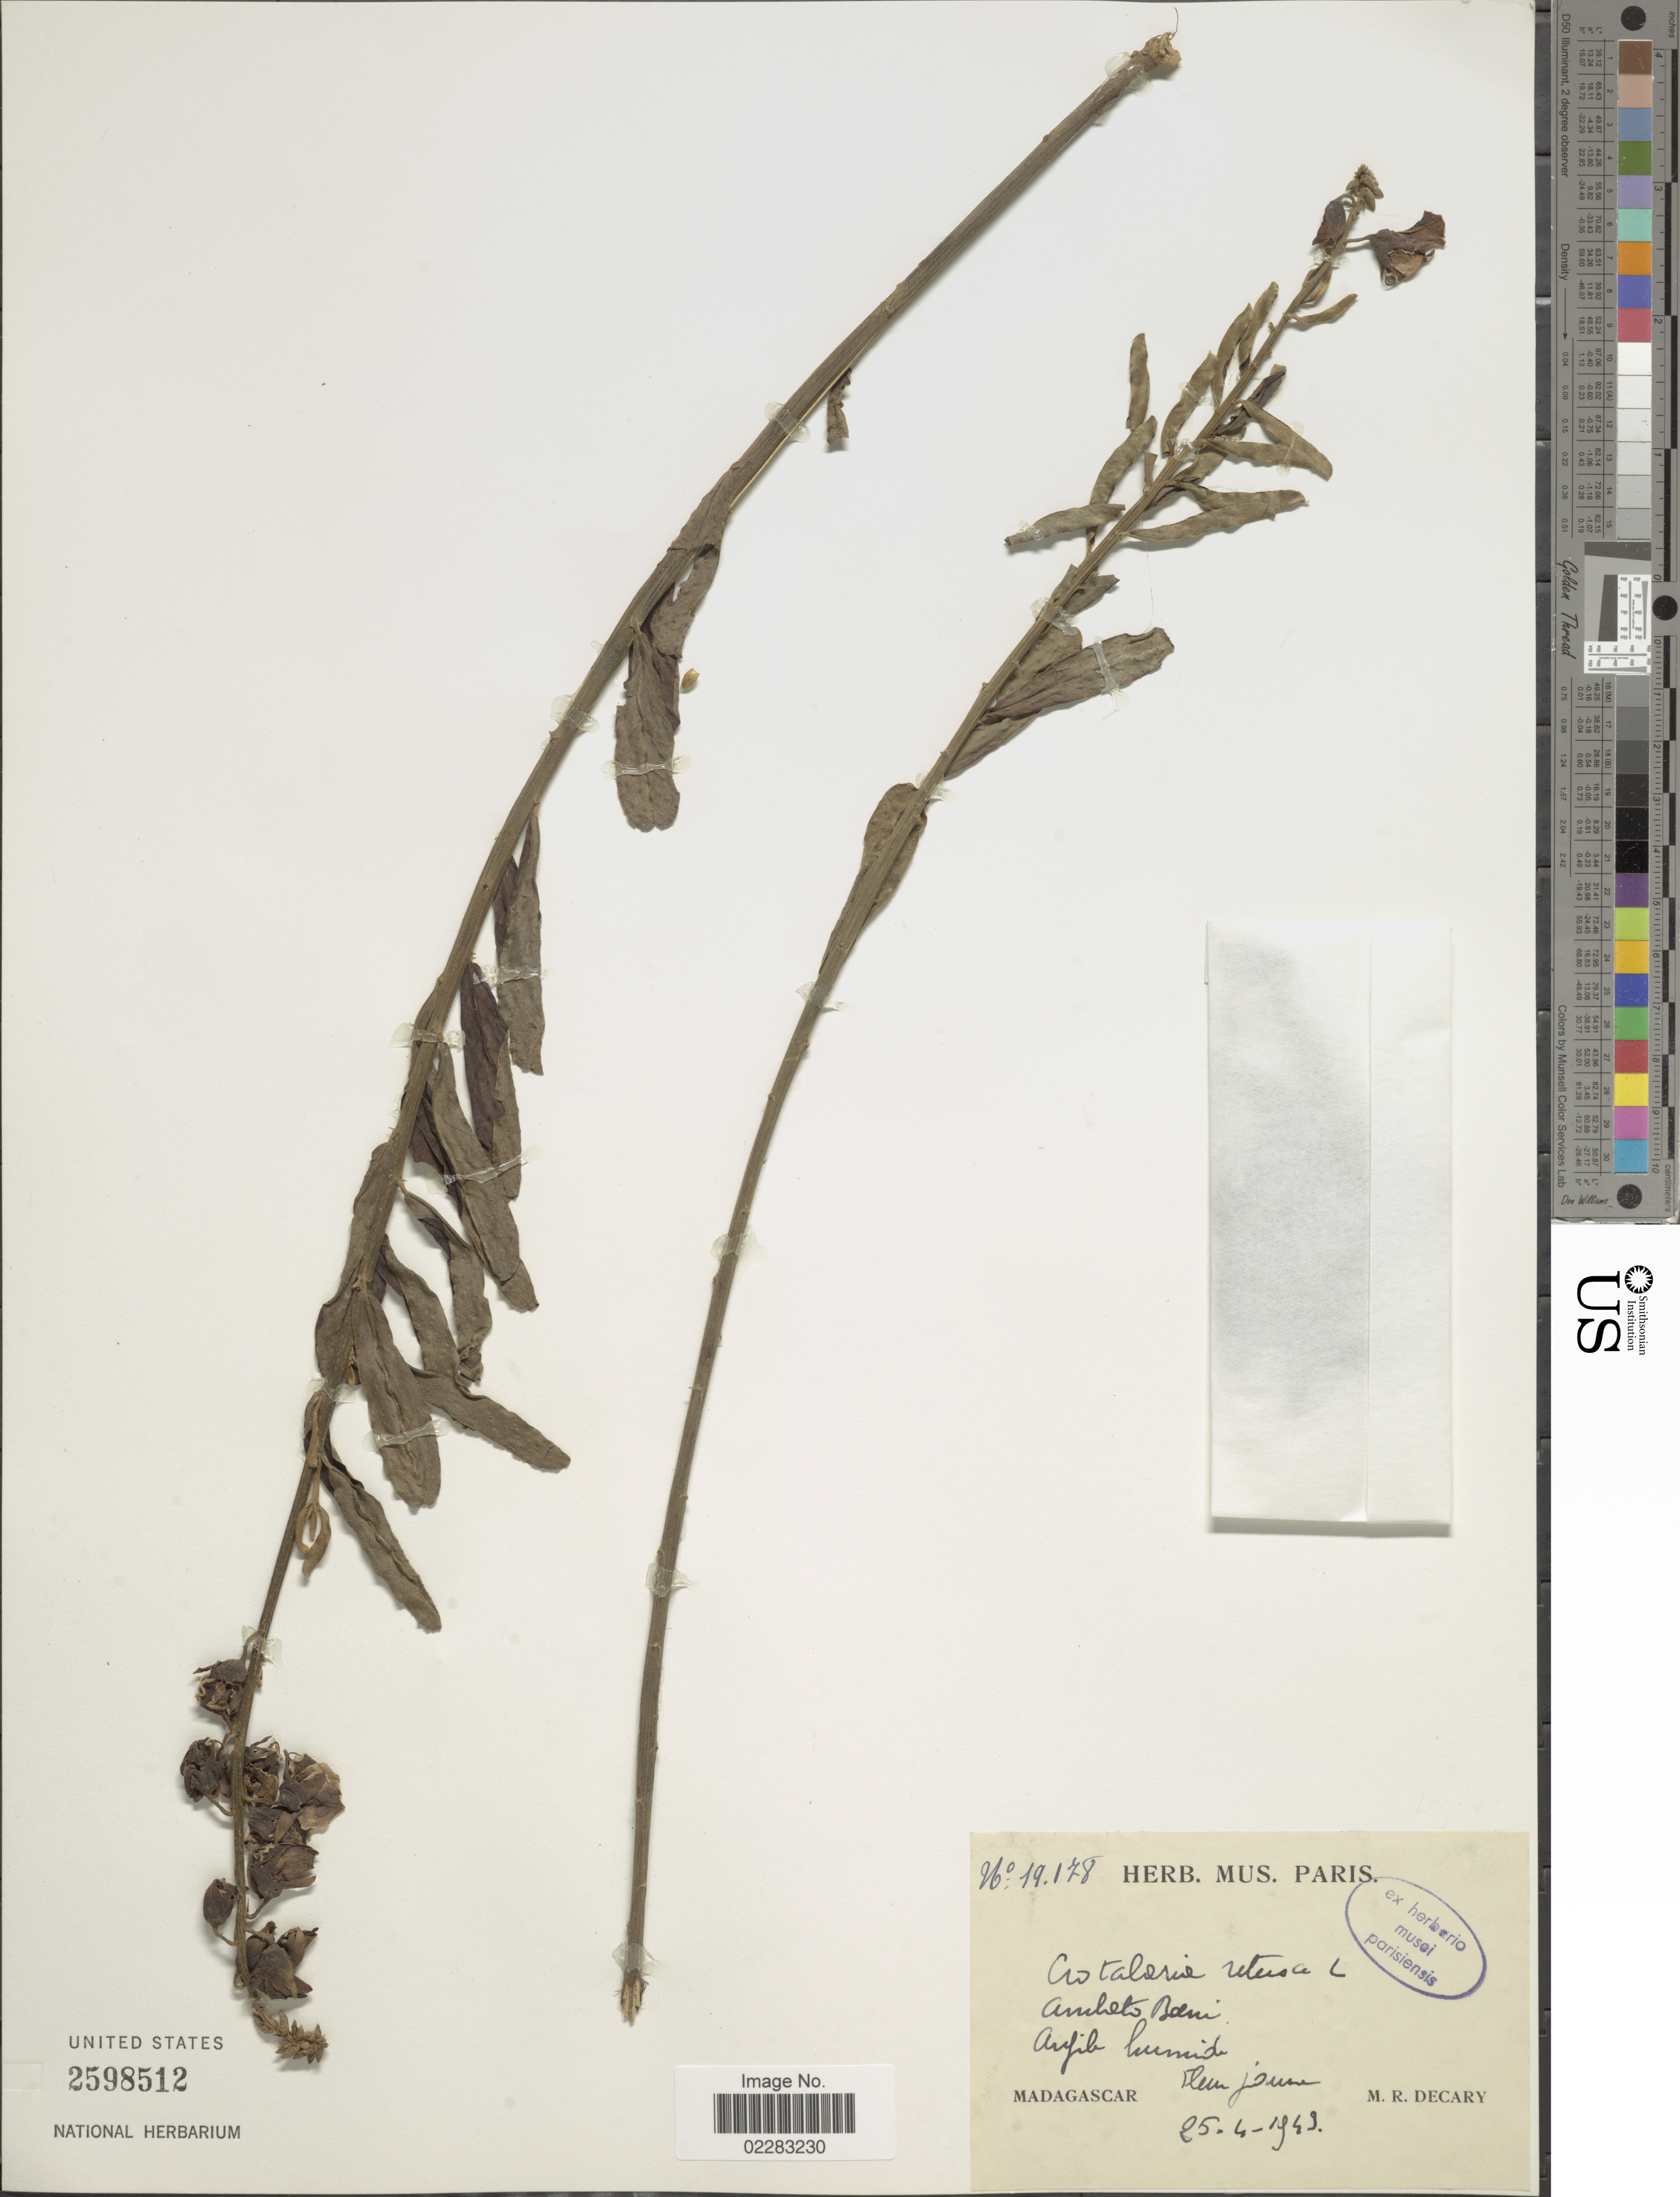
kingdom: Plantae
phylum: Tracheophyta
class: Magnoliopsida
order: Fabales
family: Fabaceae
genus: Crotalaria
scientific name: Crotalaria retusa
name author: L.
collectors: R. Decary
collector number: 1978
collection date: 1943-04-25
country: Madagascar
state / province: Boeny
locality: Ambato Boeni, argile humide [wet clay]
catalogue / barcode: US 2598512